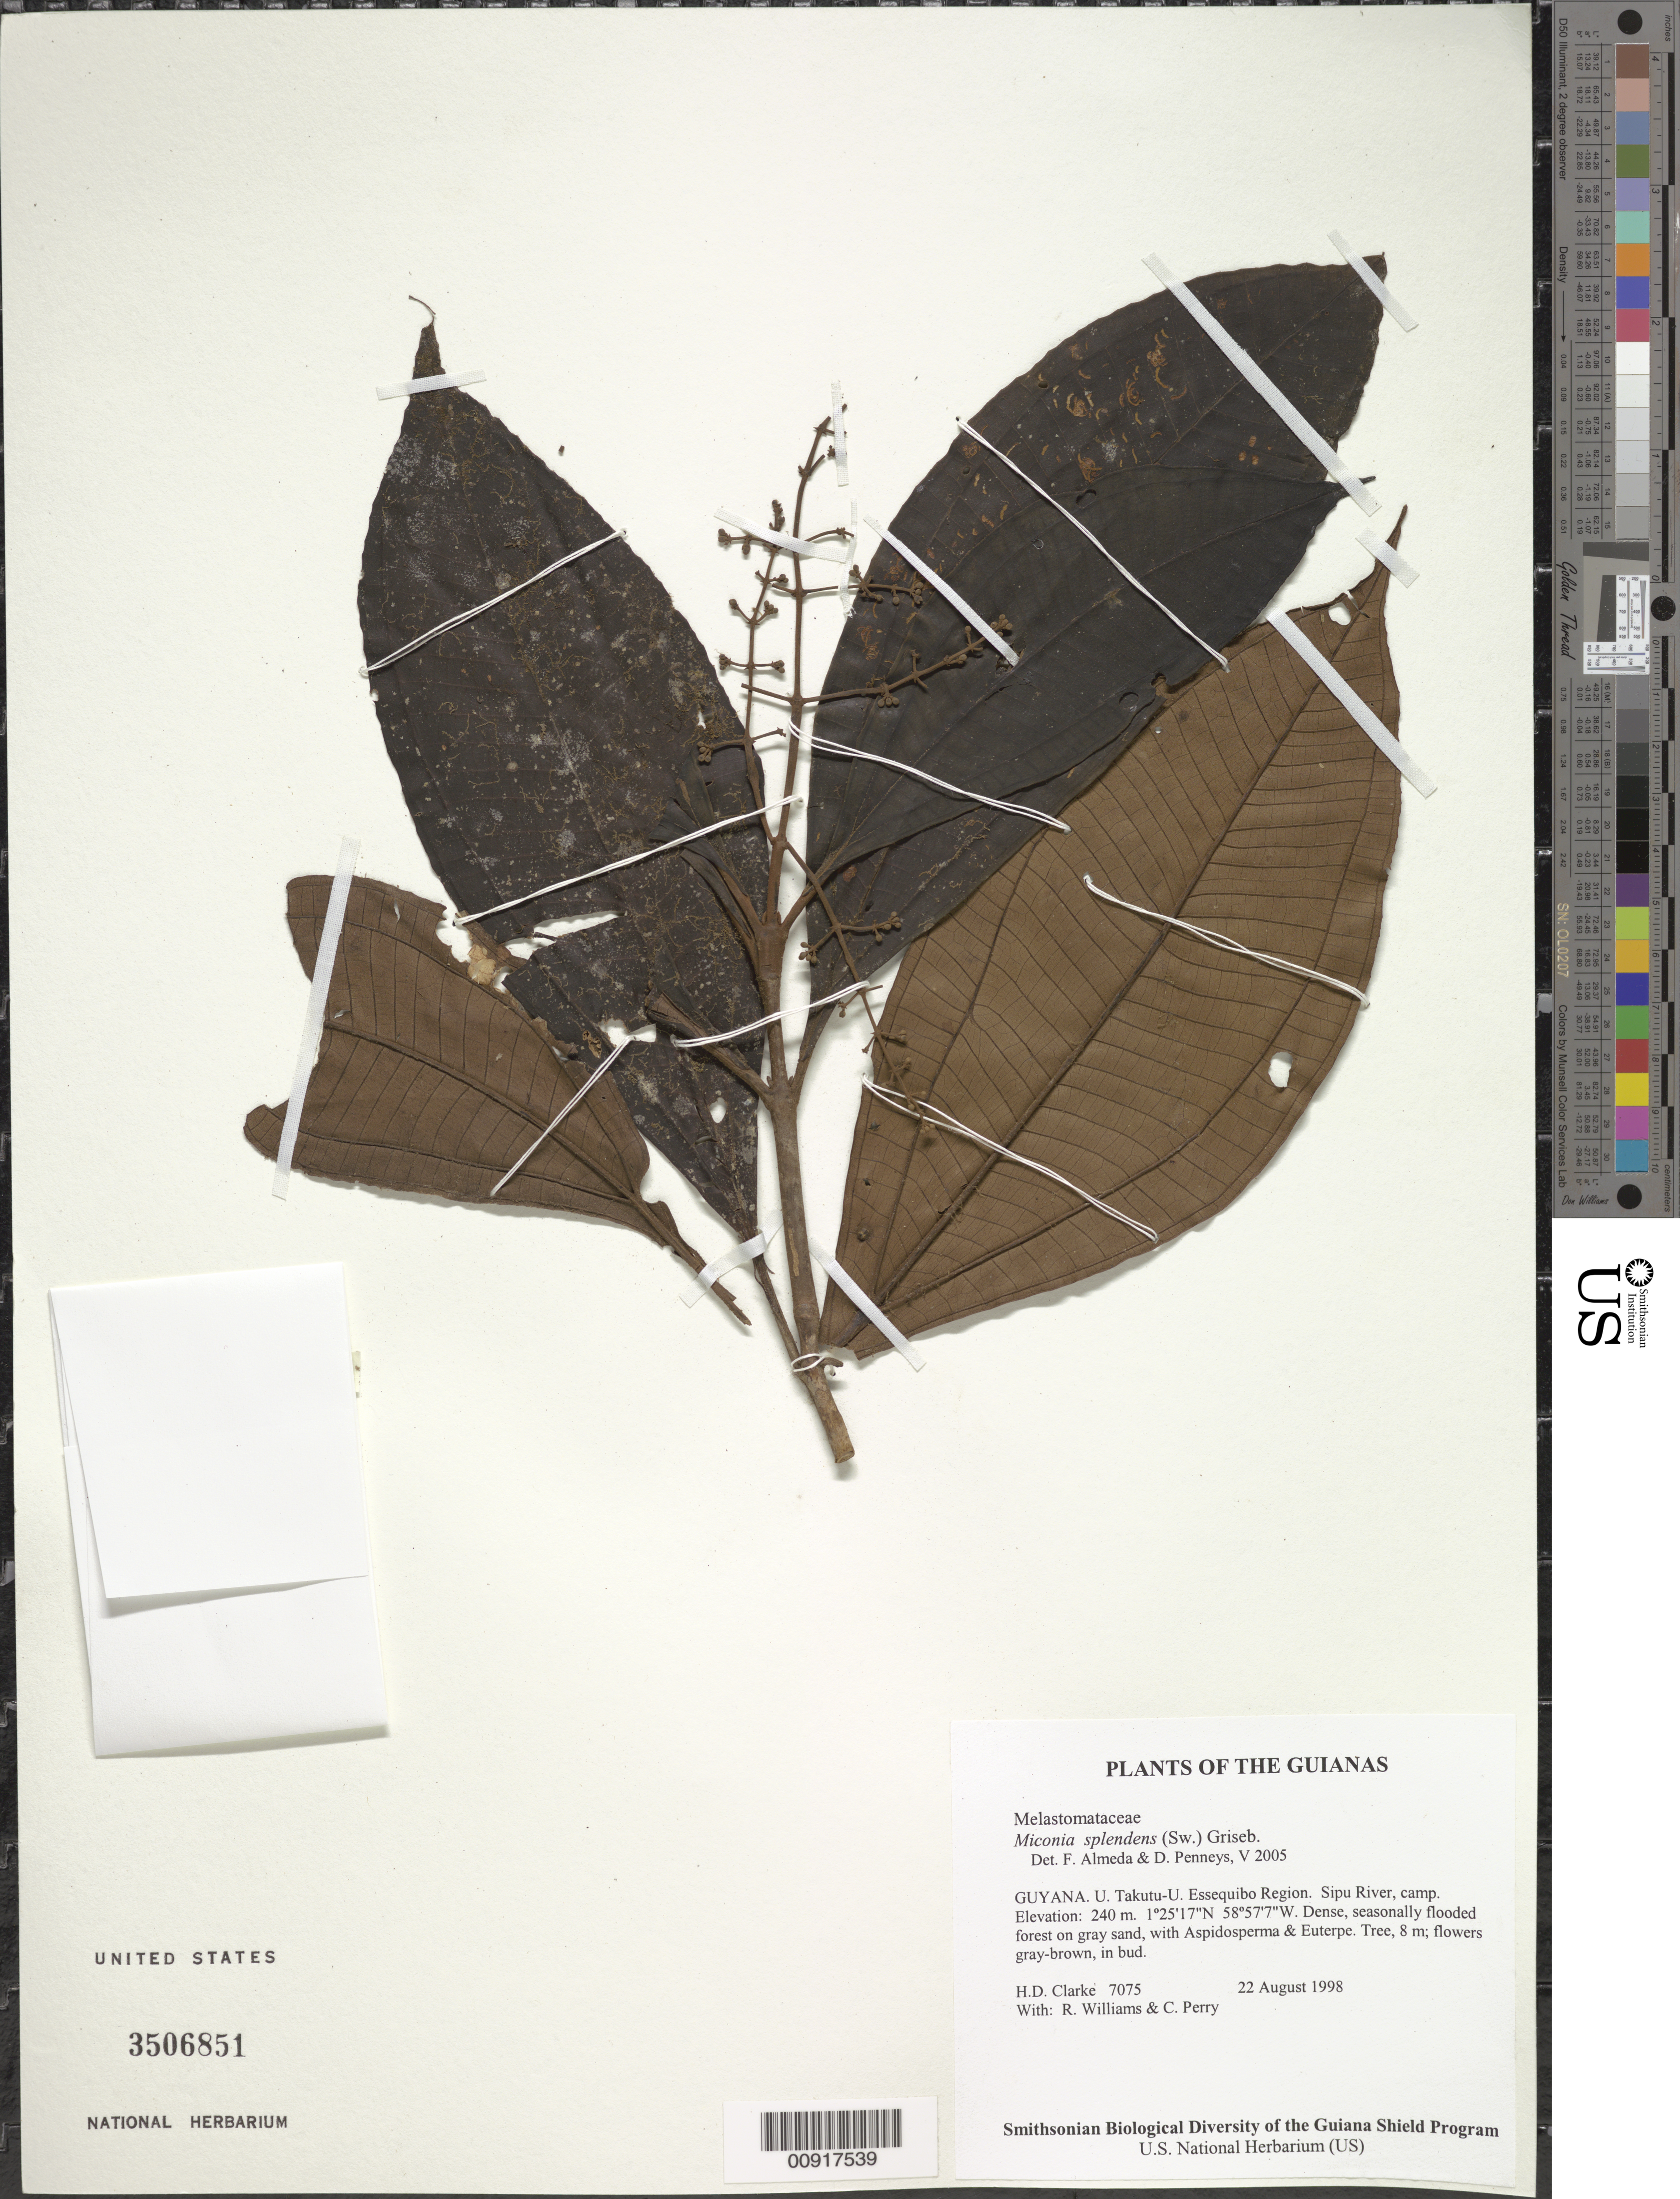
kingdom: Plantae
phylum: Tracheophyta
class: Magnoliopsida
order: Myrtales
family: Melastomataceae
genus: Miconia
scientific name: Miconia splendens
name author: (Sw.) Griseb.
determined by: Almeda, F.; Penneys, D. S.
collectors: H. D. Clarke, R. Williams & C. Perry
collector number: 7075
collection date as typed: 22 August 1998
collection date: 1998-08-22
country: Guyana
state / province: U. Takutu-U. Essequibo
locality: Sipu River, camp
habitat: Dense, seasonally flooded forest on gray sand, with Aspidosperma & Euterpe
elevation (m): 240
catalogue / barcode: US 3506851